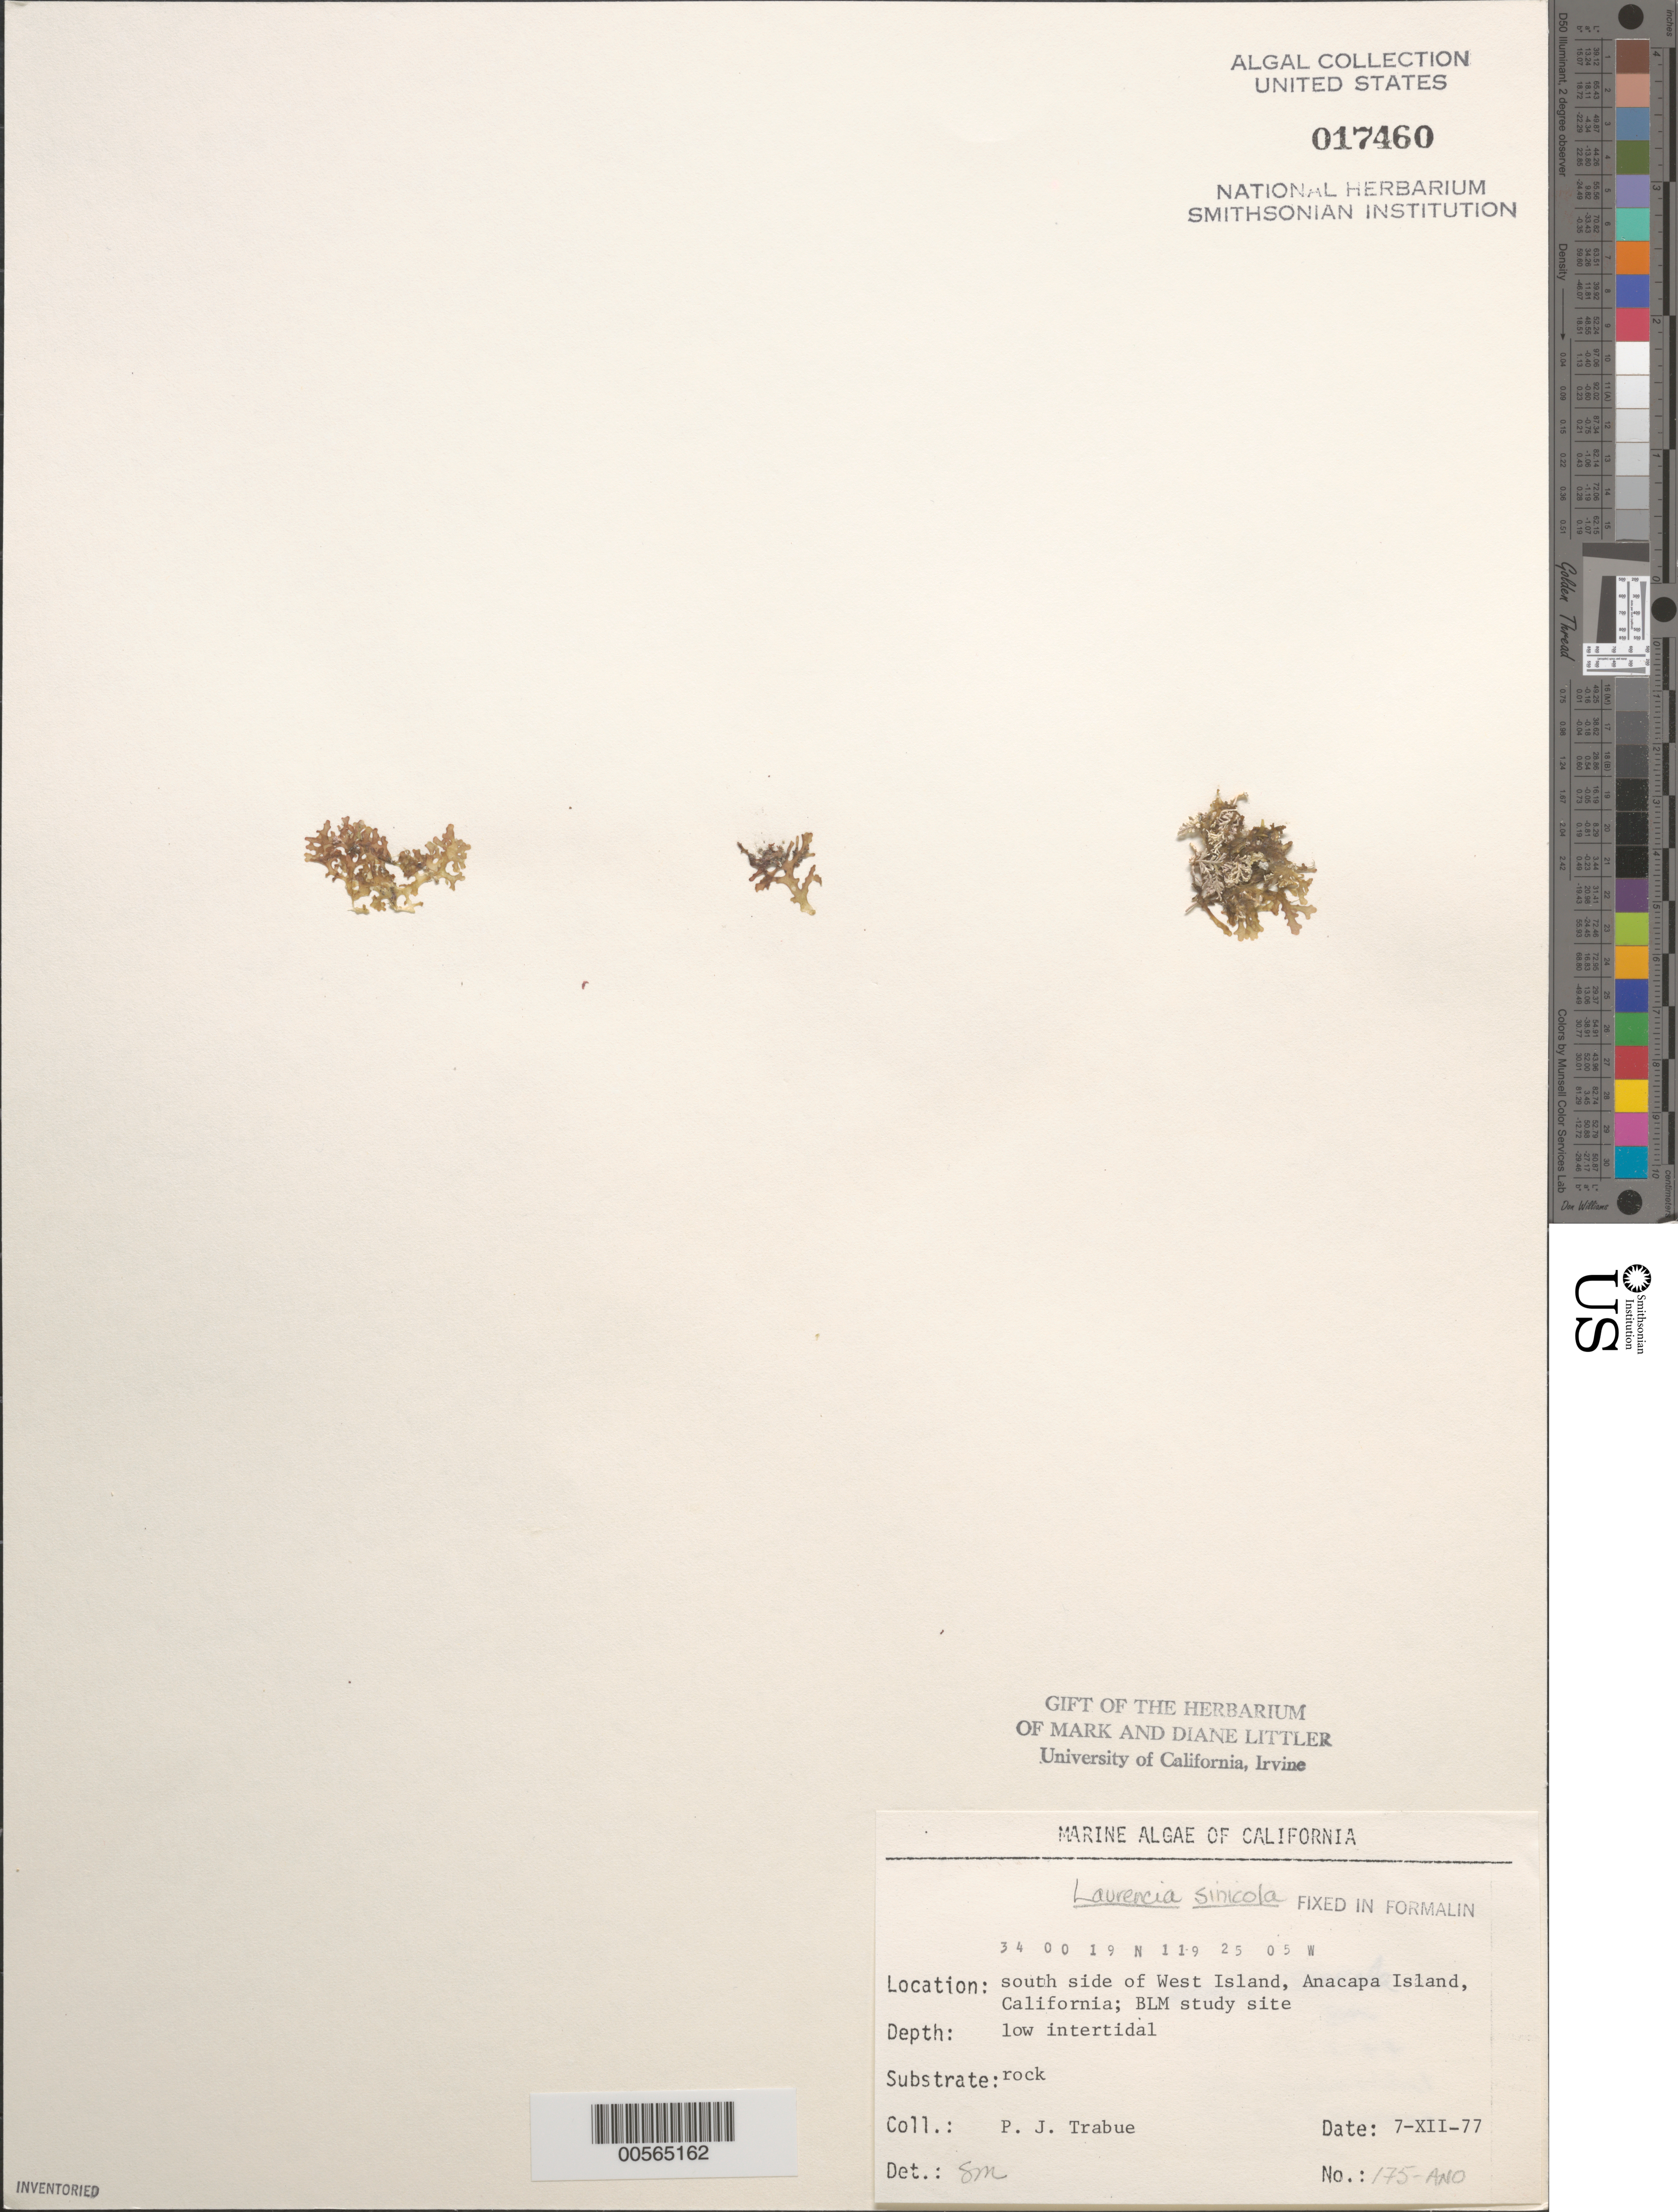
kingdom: Plantae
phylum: Rhodophyta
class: Florideophyceae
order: Ceramiales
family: Rhodomelaceae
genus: Osmundea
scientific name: Osmundea sinicola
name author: (Setchell & N.L. Gardner) K.W. Nam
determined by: Algae name updating Project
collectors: P. J. Trabue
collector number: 175-ANO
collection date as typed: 07 Dec 1977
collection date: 1977-12-07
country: United States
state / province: California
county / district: Ventura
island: Anacapa Island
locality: South side of west island, near Cat Rock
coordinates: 34 00'19"N, 119 25'05"W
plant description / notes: BLM-SOCALBIGHT Rocky Intertidal Survey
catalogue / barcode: US 17460